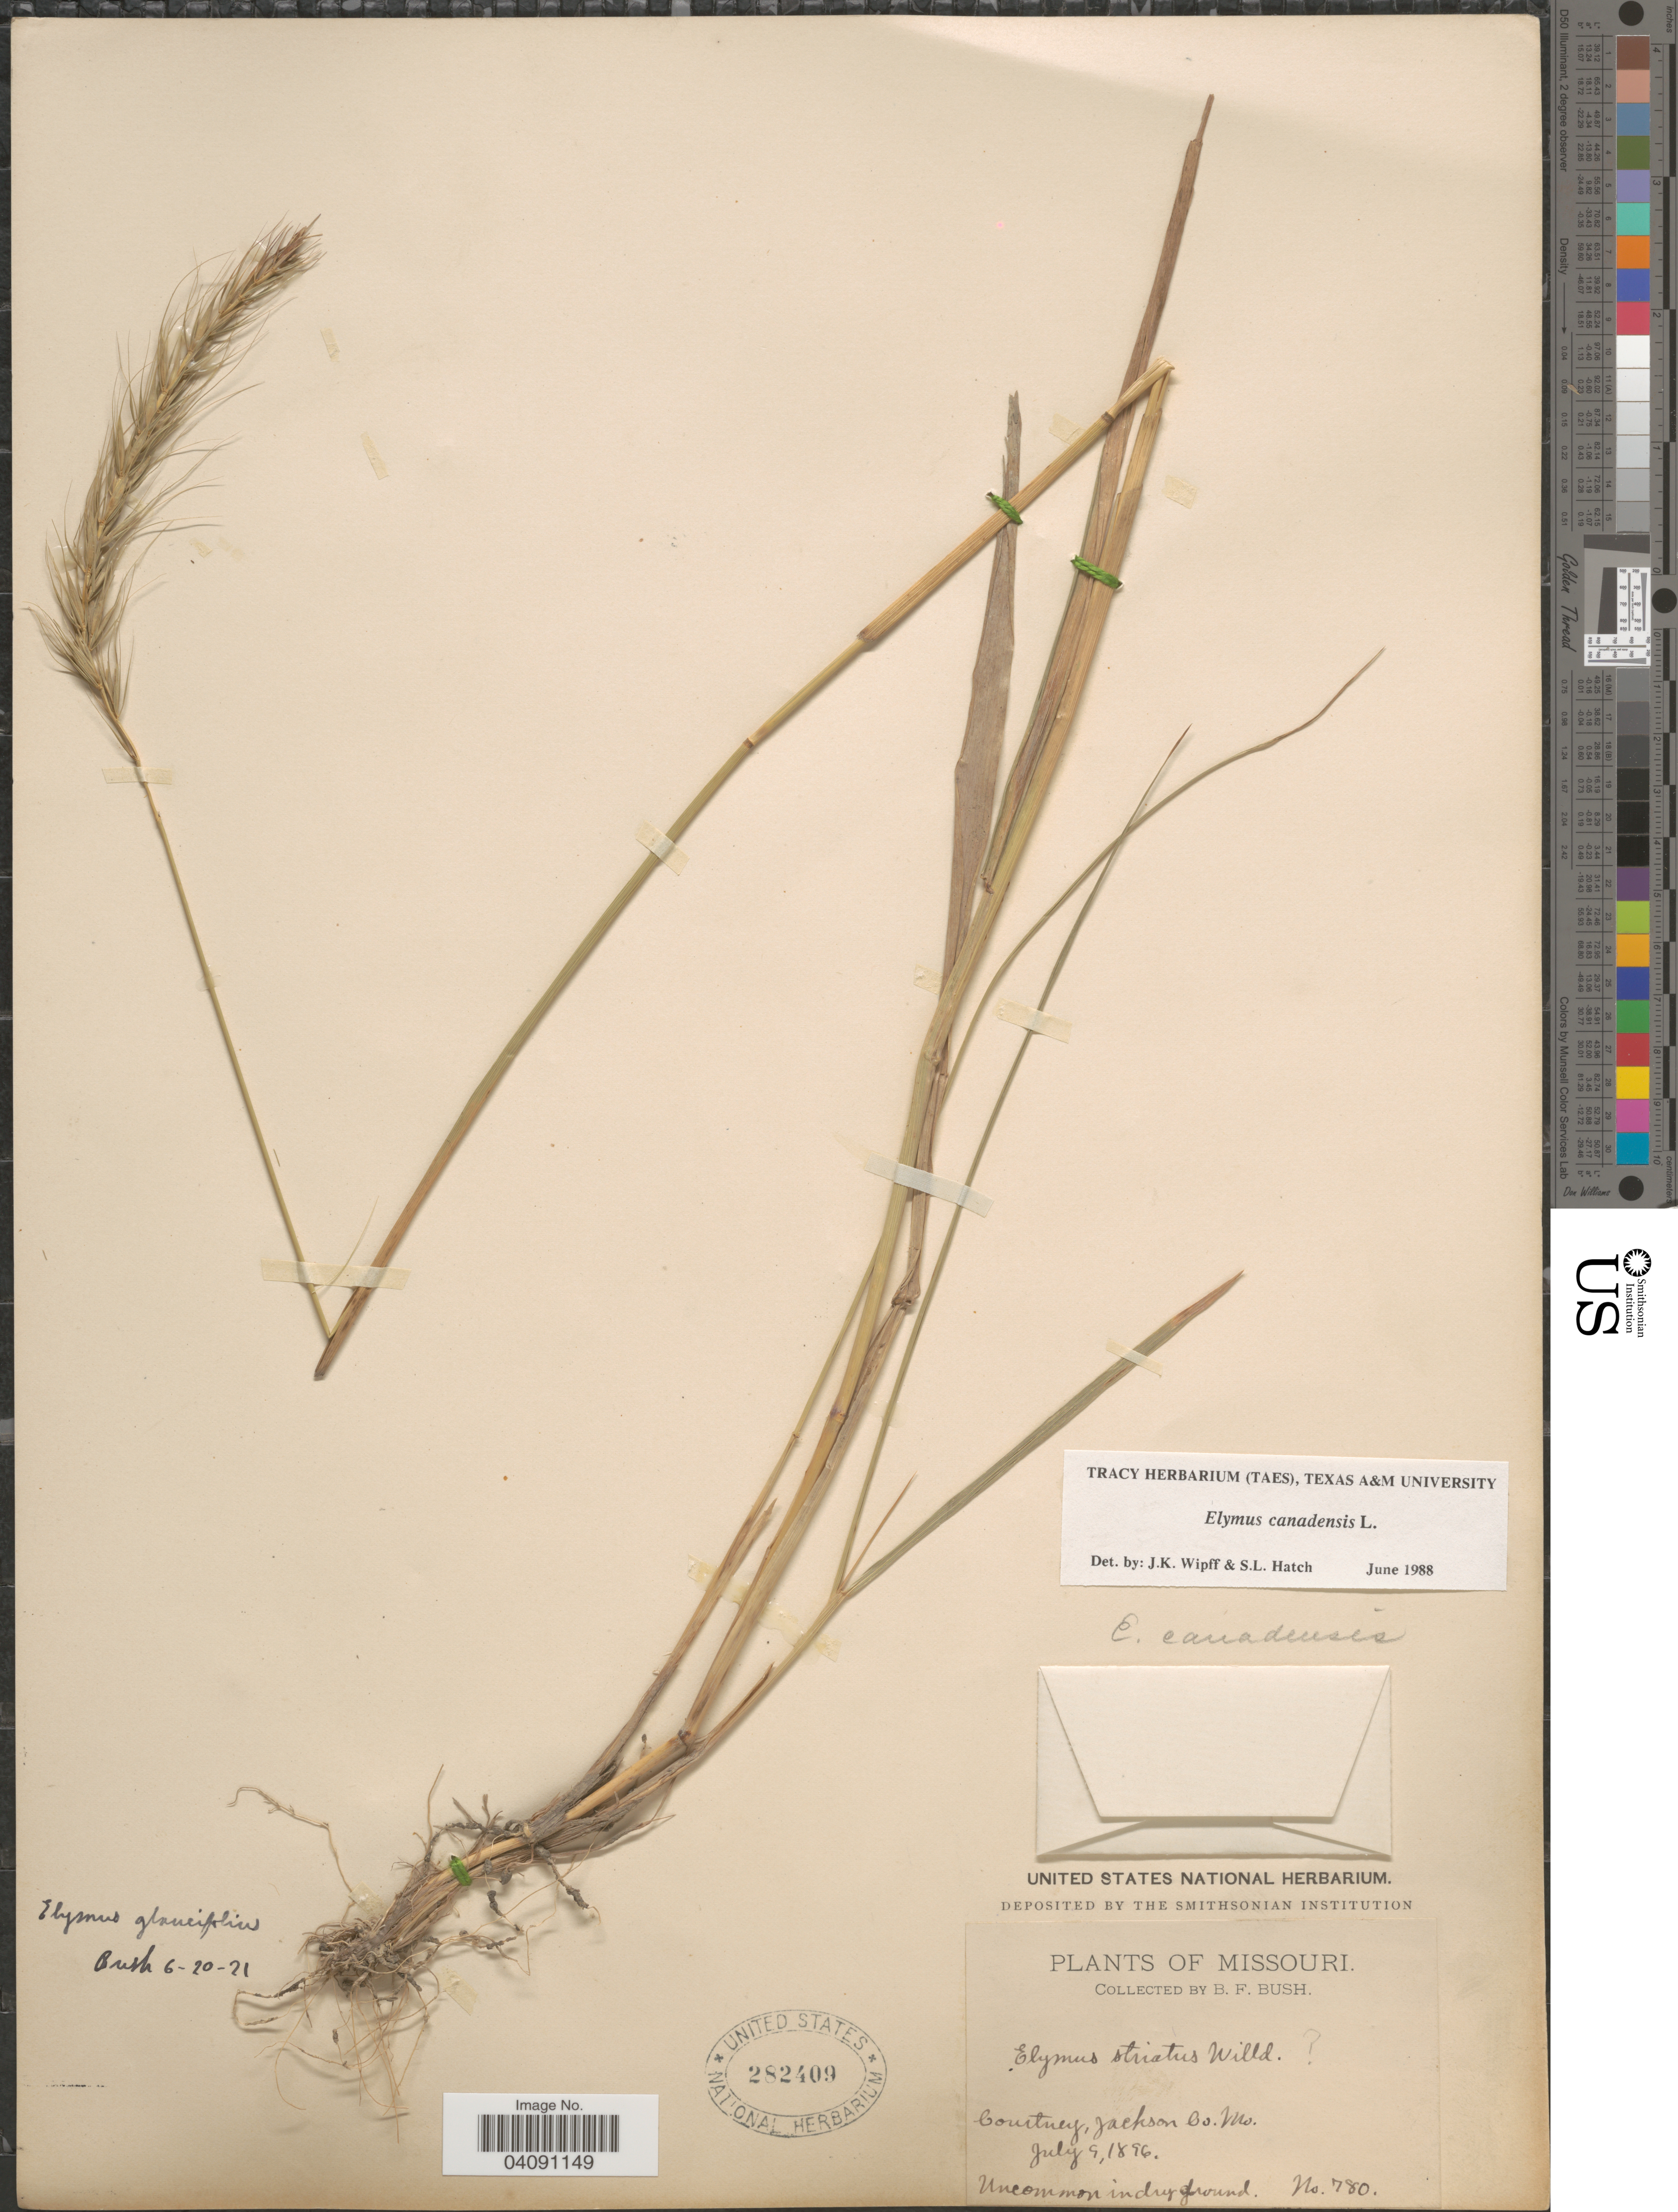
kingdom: Plantae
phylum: Tracheophyta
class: Liliopsida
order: Poales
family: Poaceae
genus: Elymus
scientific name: Elymus canadensis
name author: L.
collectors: B. F. Bush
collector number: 780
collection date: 1896-07-09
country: United States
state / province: Missouri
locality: Courtney, Jackson Co.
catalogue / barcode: US 282409